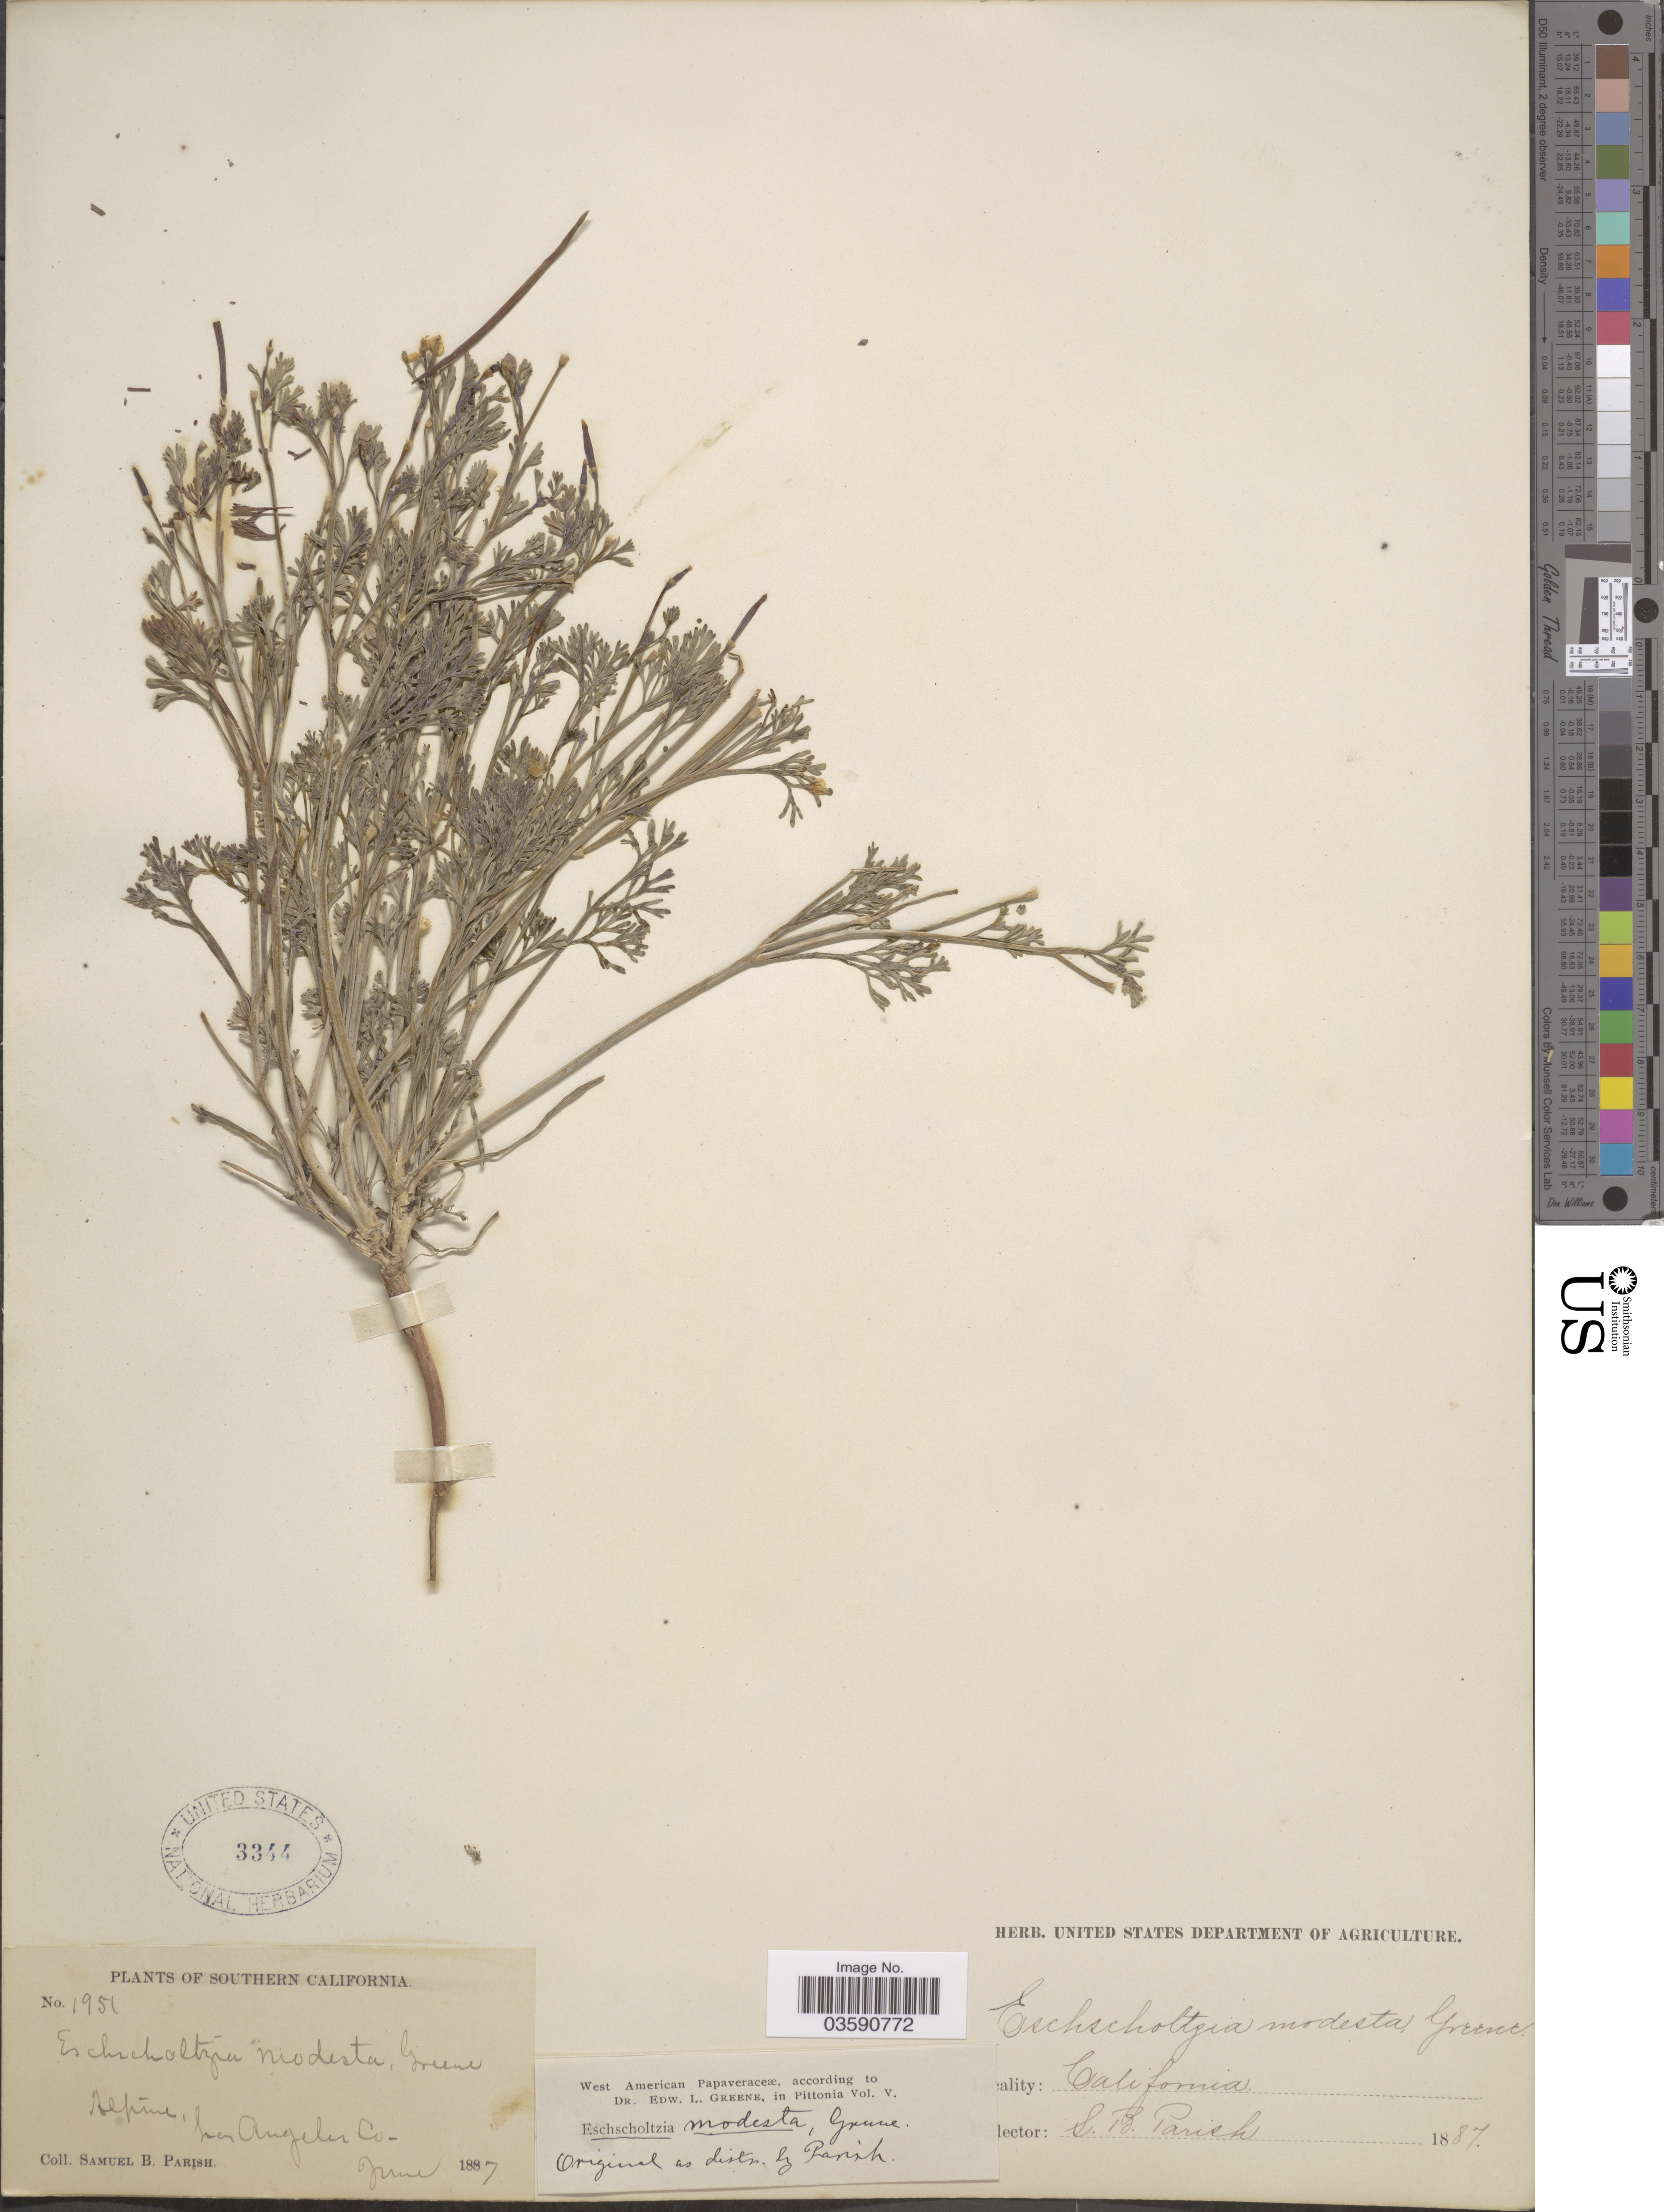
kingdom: Plantae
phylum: Tracheophyta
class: Magnoliopsida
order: Ranunculales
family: Papaveraceae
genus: Eschscholzia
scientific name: Eschscholzia modesta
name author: Greene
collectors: S. B. Parish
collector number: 1951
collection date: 1887-06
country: United States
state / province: California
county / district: Los Angeles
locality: Southern California. Alpine, Los Angeles Co.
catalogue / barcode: US 3344